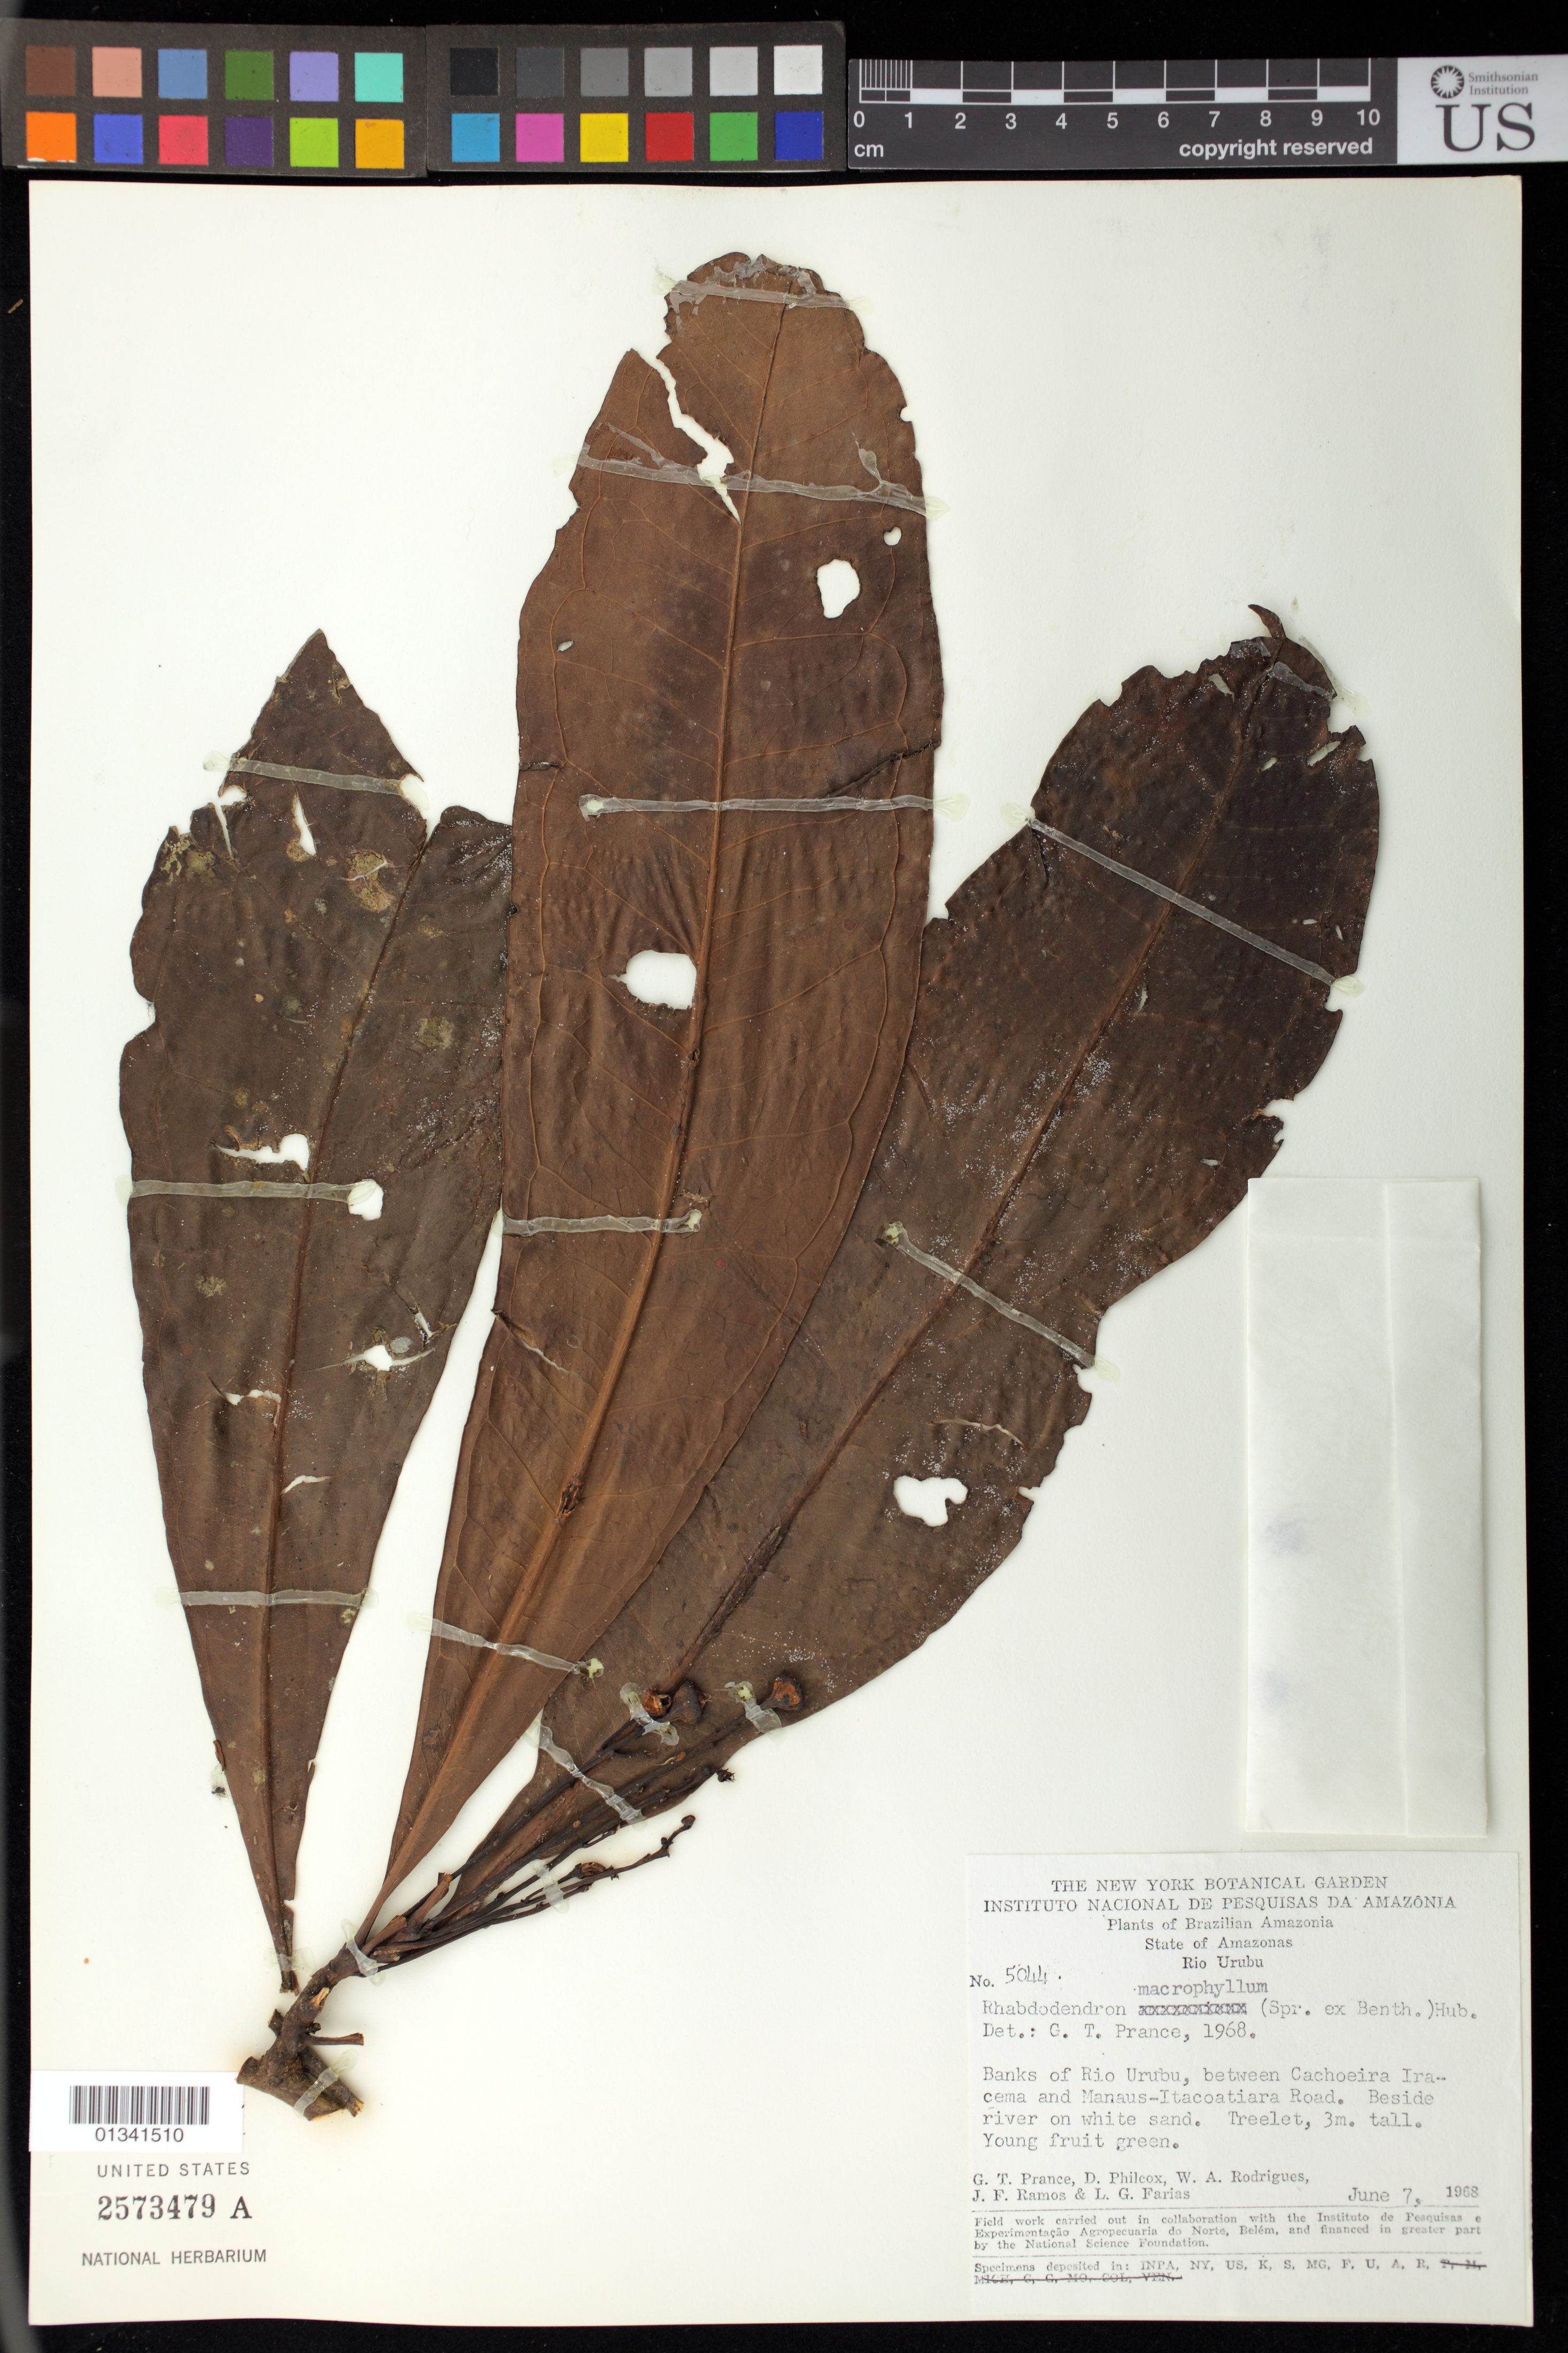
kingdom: Plantae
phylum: Tracheophyta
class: Magnoliopsida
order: Caryophyllales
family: Rhabdodendraceae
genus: Rhabdodendron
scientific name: Rhabdodendron macrophyllum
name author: (Spruce ex Benth.) Huber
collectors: G. T. Prance, D. Philcox, W. A. Rodrigues, J. F. Ramos & L. G. Farias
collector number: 5044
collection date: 1968-06-07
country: Brazil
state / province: Amazonas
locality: Banks of Rio Urubu, between Cachoeira Iracema and Manaus-Itacoatiara Road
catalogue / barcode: US 2573479